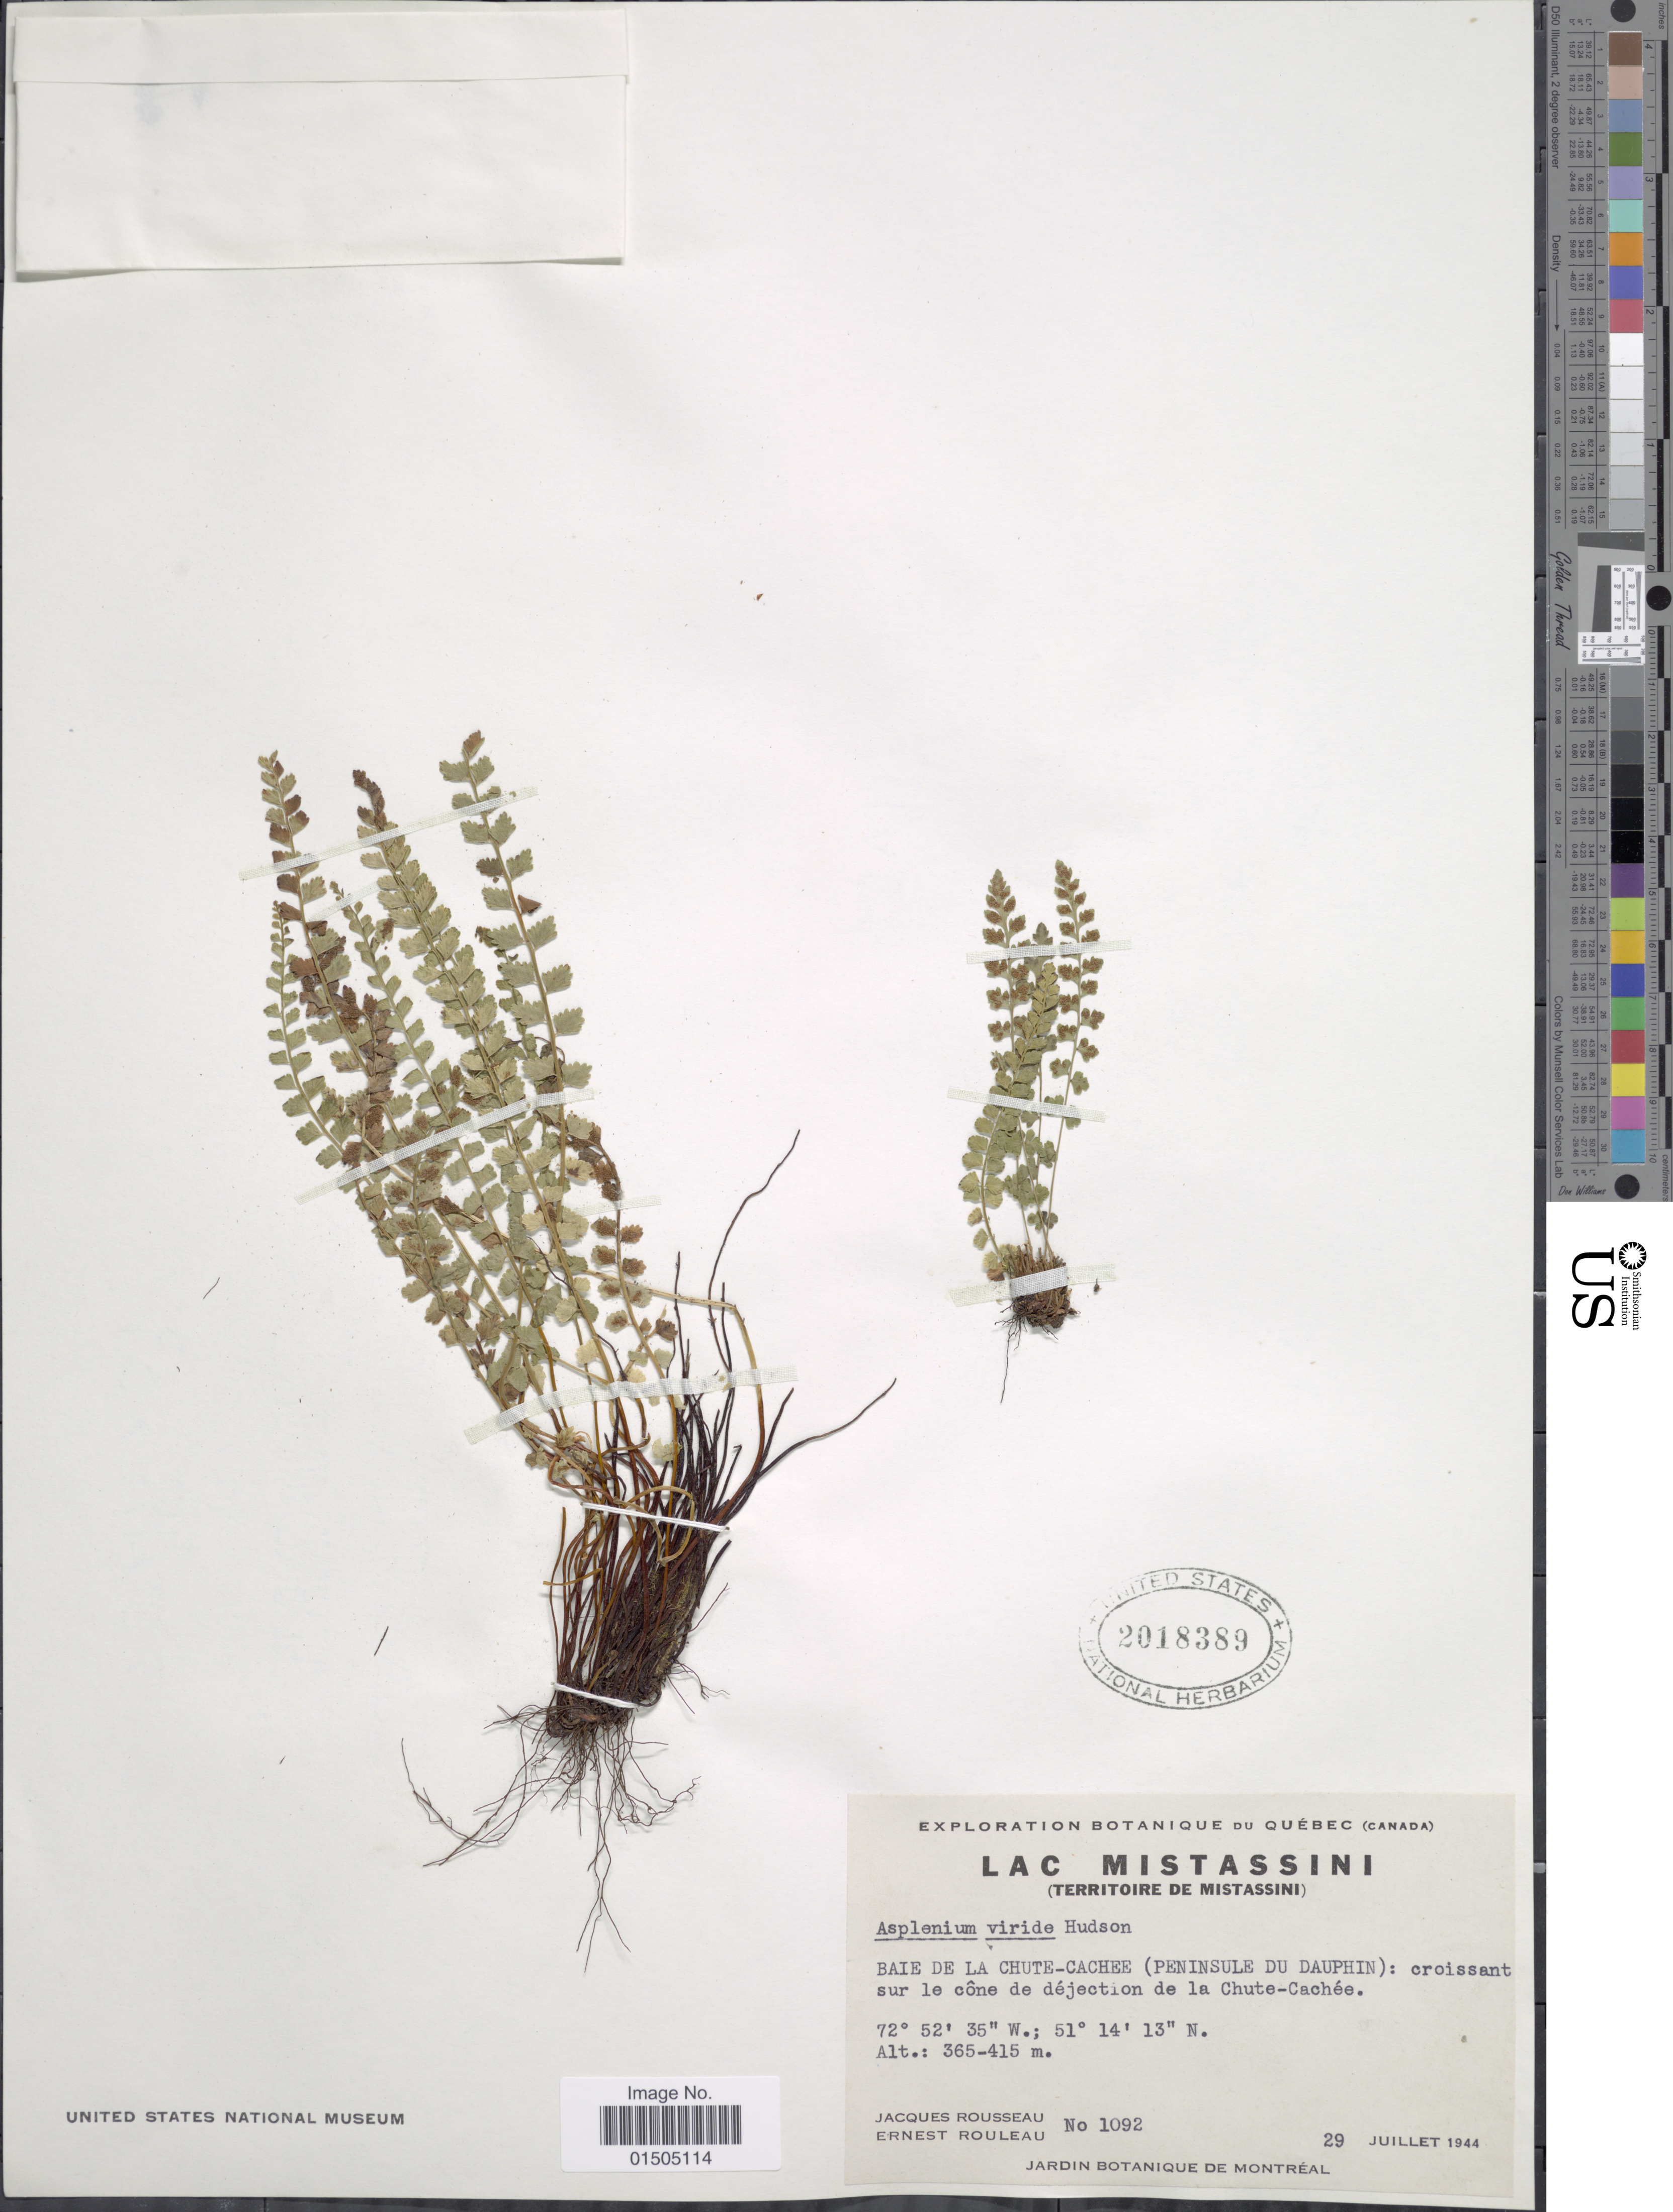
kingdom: Plantae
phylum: Tracheophyta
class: Polypodiopsida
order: Polypodiales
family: Aspleniaceae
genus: Asplenium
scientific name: Asplenium trichomanes-ramosum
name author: L.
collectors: J. Rousseau & J. Rouleau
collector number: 1092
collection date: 1944-07-29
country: Canada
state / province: Quebec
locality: Lac Mistassini (Territoire de Mistassini). Baie de la Chute-Cachee (Peninsule du Dauphin): croissant sur le cône de déjection de la Chute-Cachée.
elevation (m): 365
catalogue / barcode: US 2018389